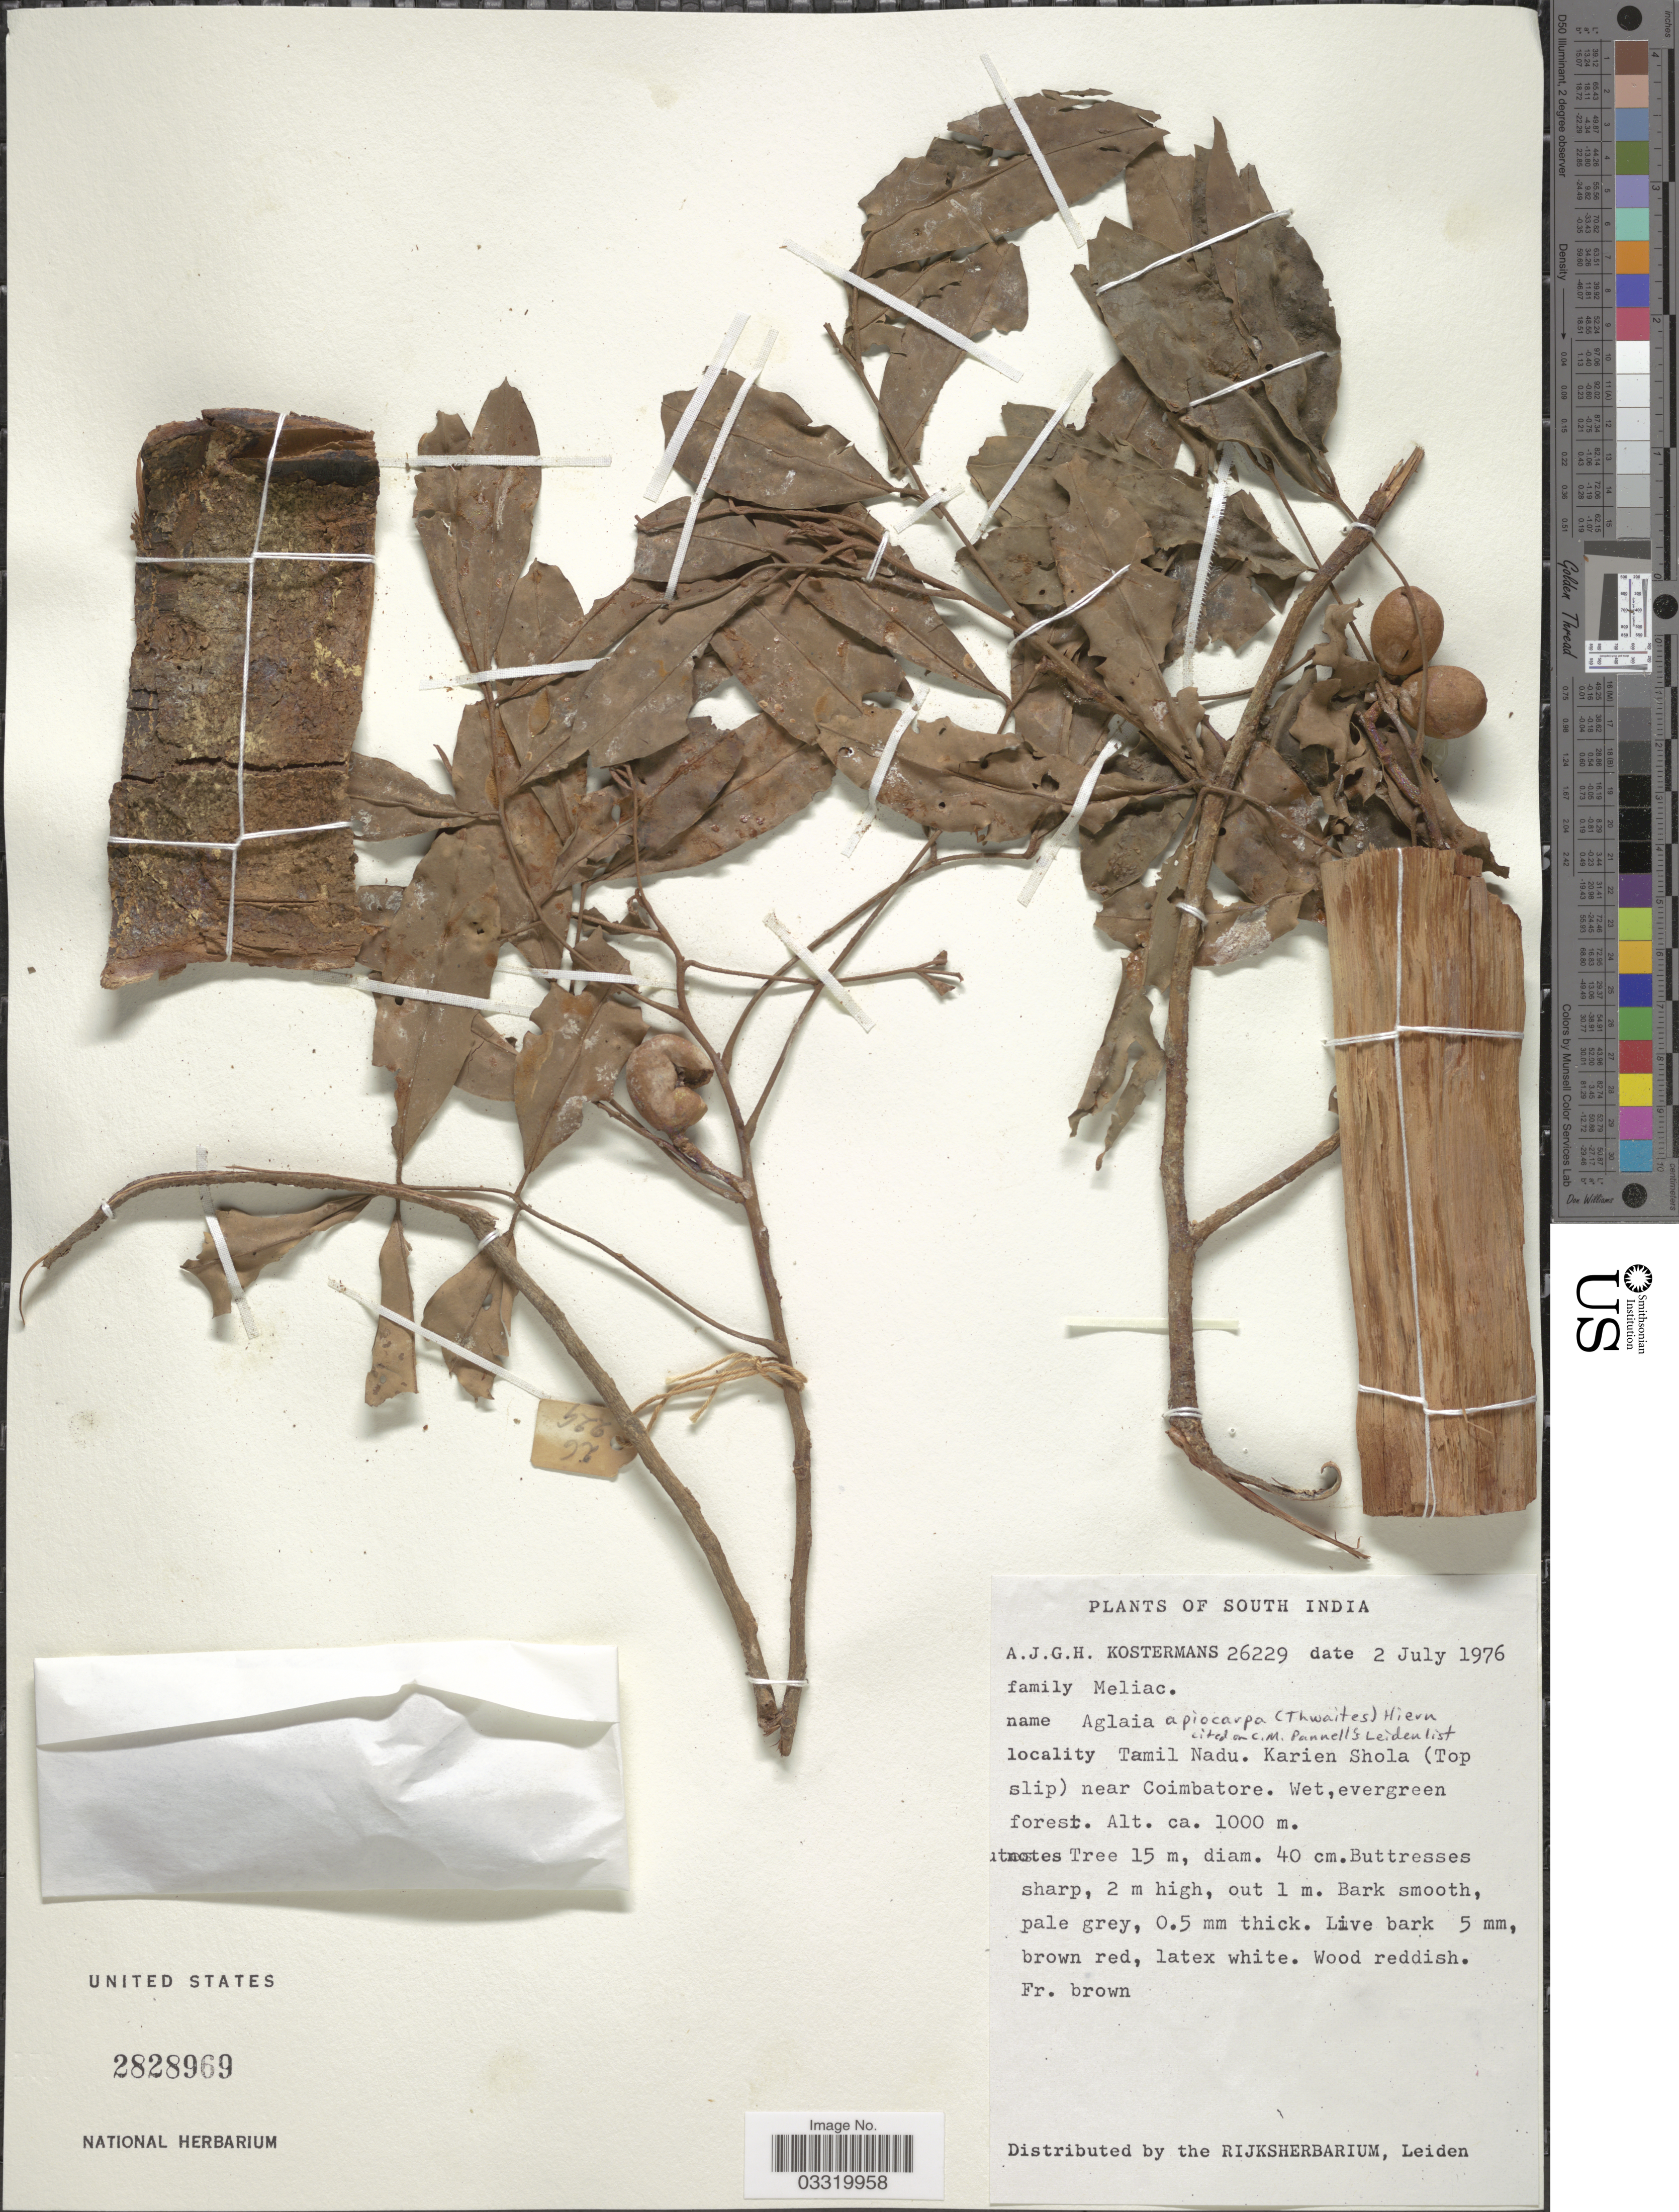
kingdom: Plantae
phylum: Tracheophyta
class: Magnoliopsida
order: Sapindales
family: Meliaceae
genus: Aglaia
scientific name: Aglaia apiocarpa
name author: Hiern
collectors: A. J. G. Kostermans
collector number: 26229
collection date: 1976-07-02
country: India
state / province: Tamil Nadu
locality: South India. Karien Shola (Top slip) near Coimbatore.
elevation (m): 1000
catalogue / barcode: US 2828969